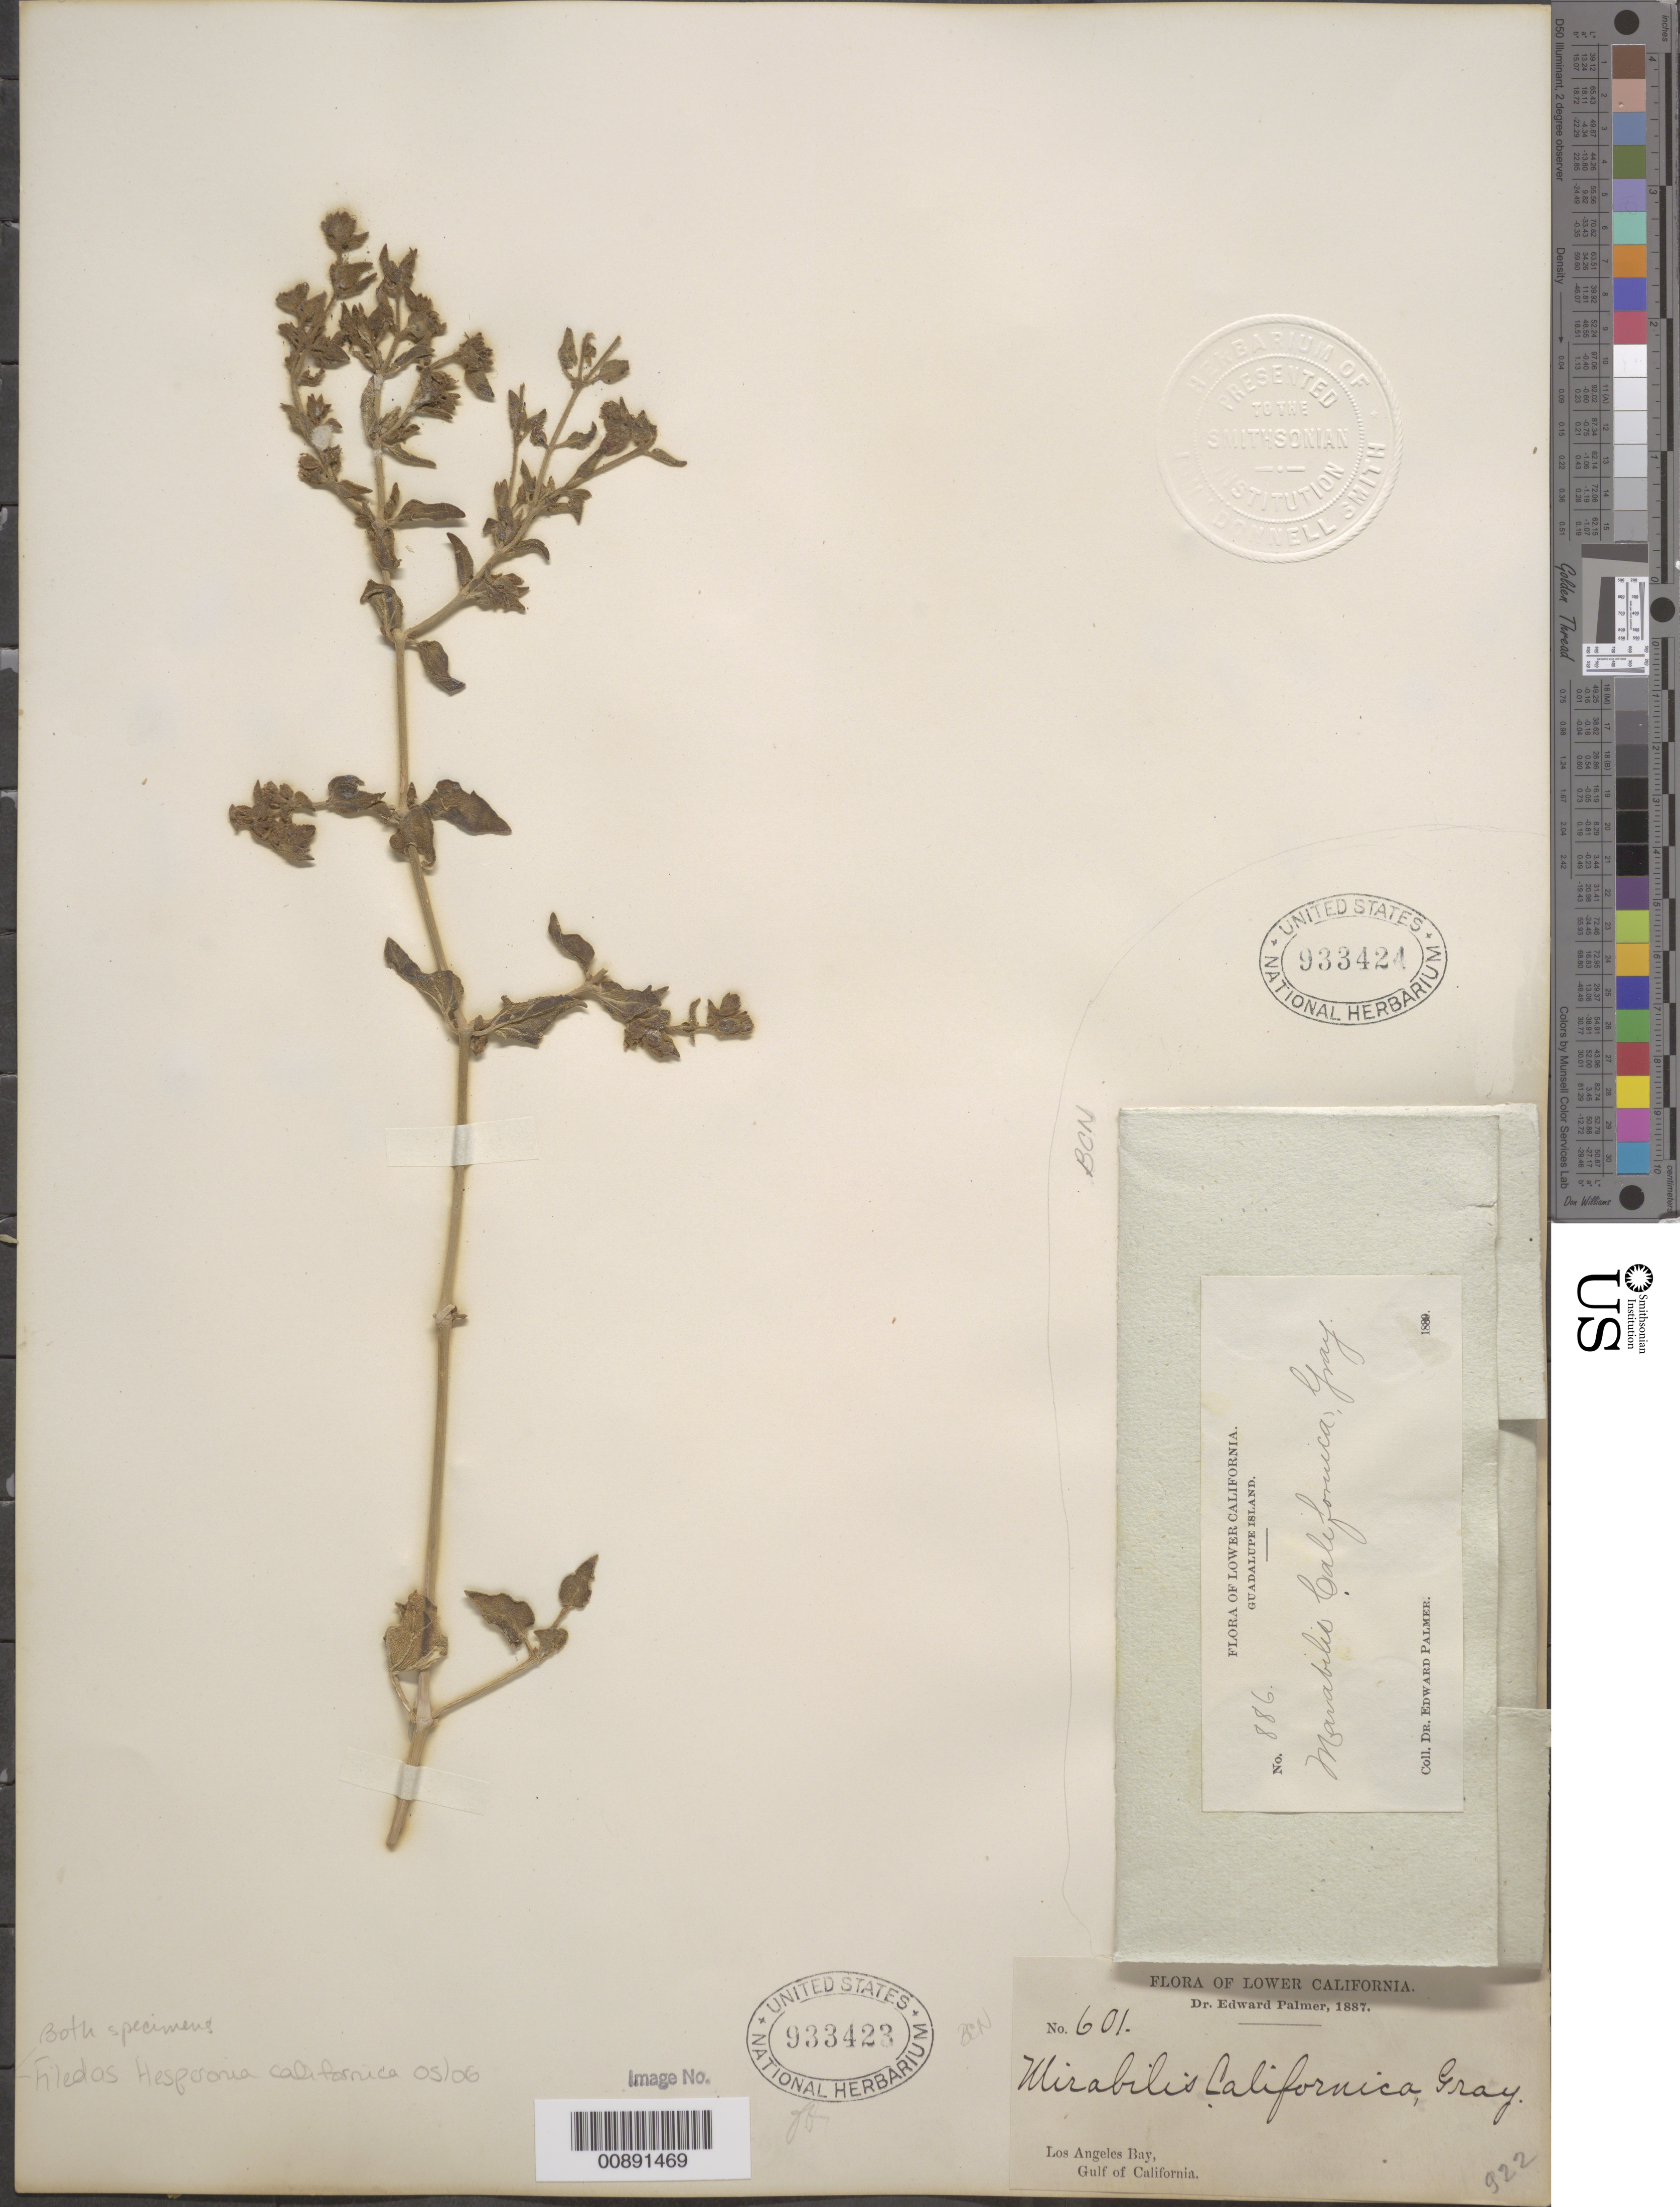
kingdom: Plantae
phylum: Tracheophyta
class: Magnoliopsida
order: Caryophyllales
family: Nyctaginaceae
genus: Mirabilis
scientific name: Mirabilis laevis var. crassifolia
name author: (Choisy) Spellenb.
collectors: E. Palmer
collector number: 886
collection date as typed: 1889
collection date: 1889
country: Mexico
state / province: Baja California Norte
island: Guadalupe I.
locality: Guadalupe Island, Baja California.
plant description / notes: Cited by Spellenberg & Tijerina in Sida 19(3): 549. 2001.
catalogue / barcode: US 933424-2